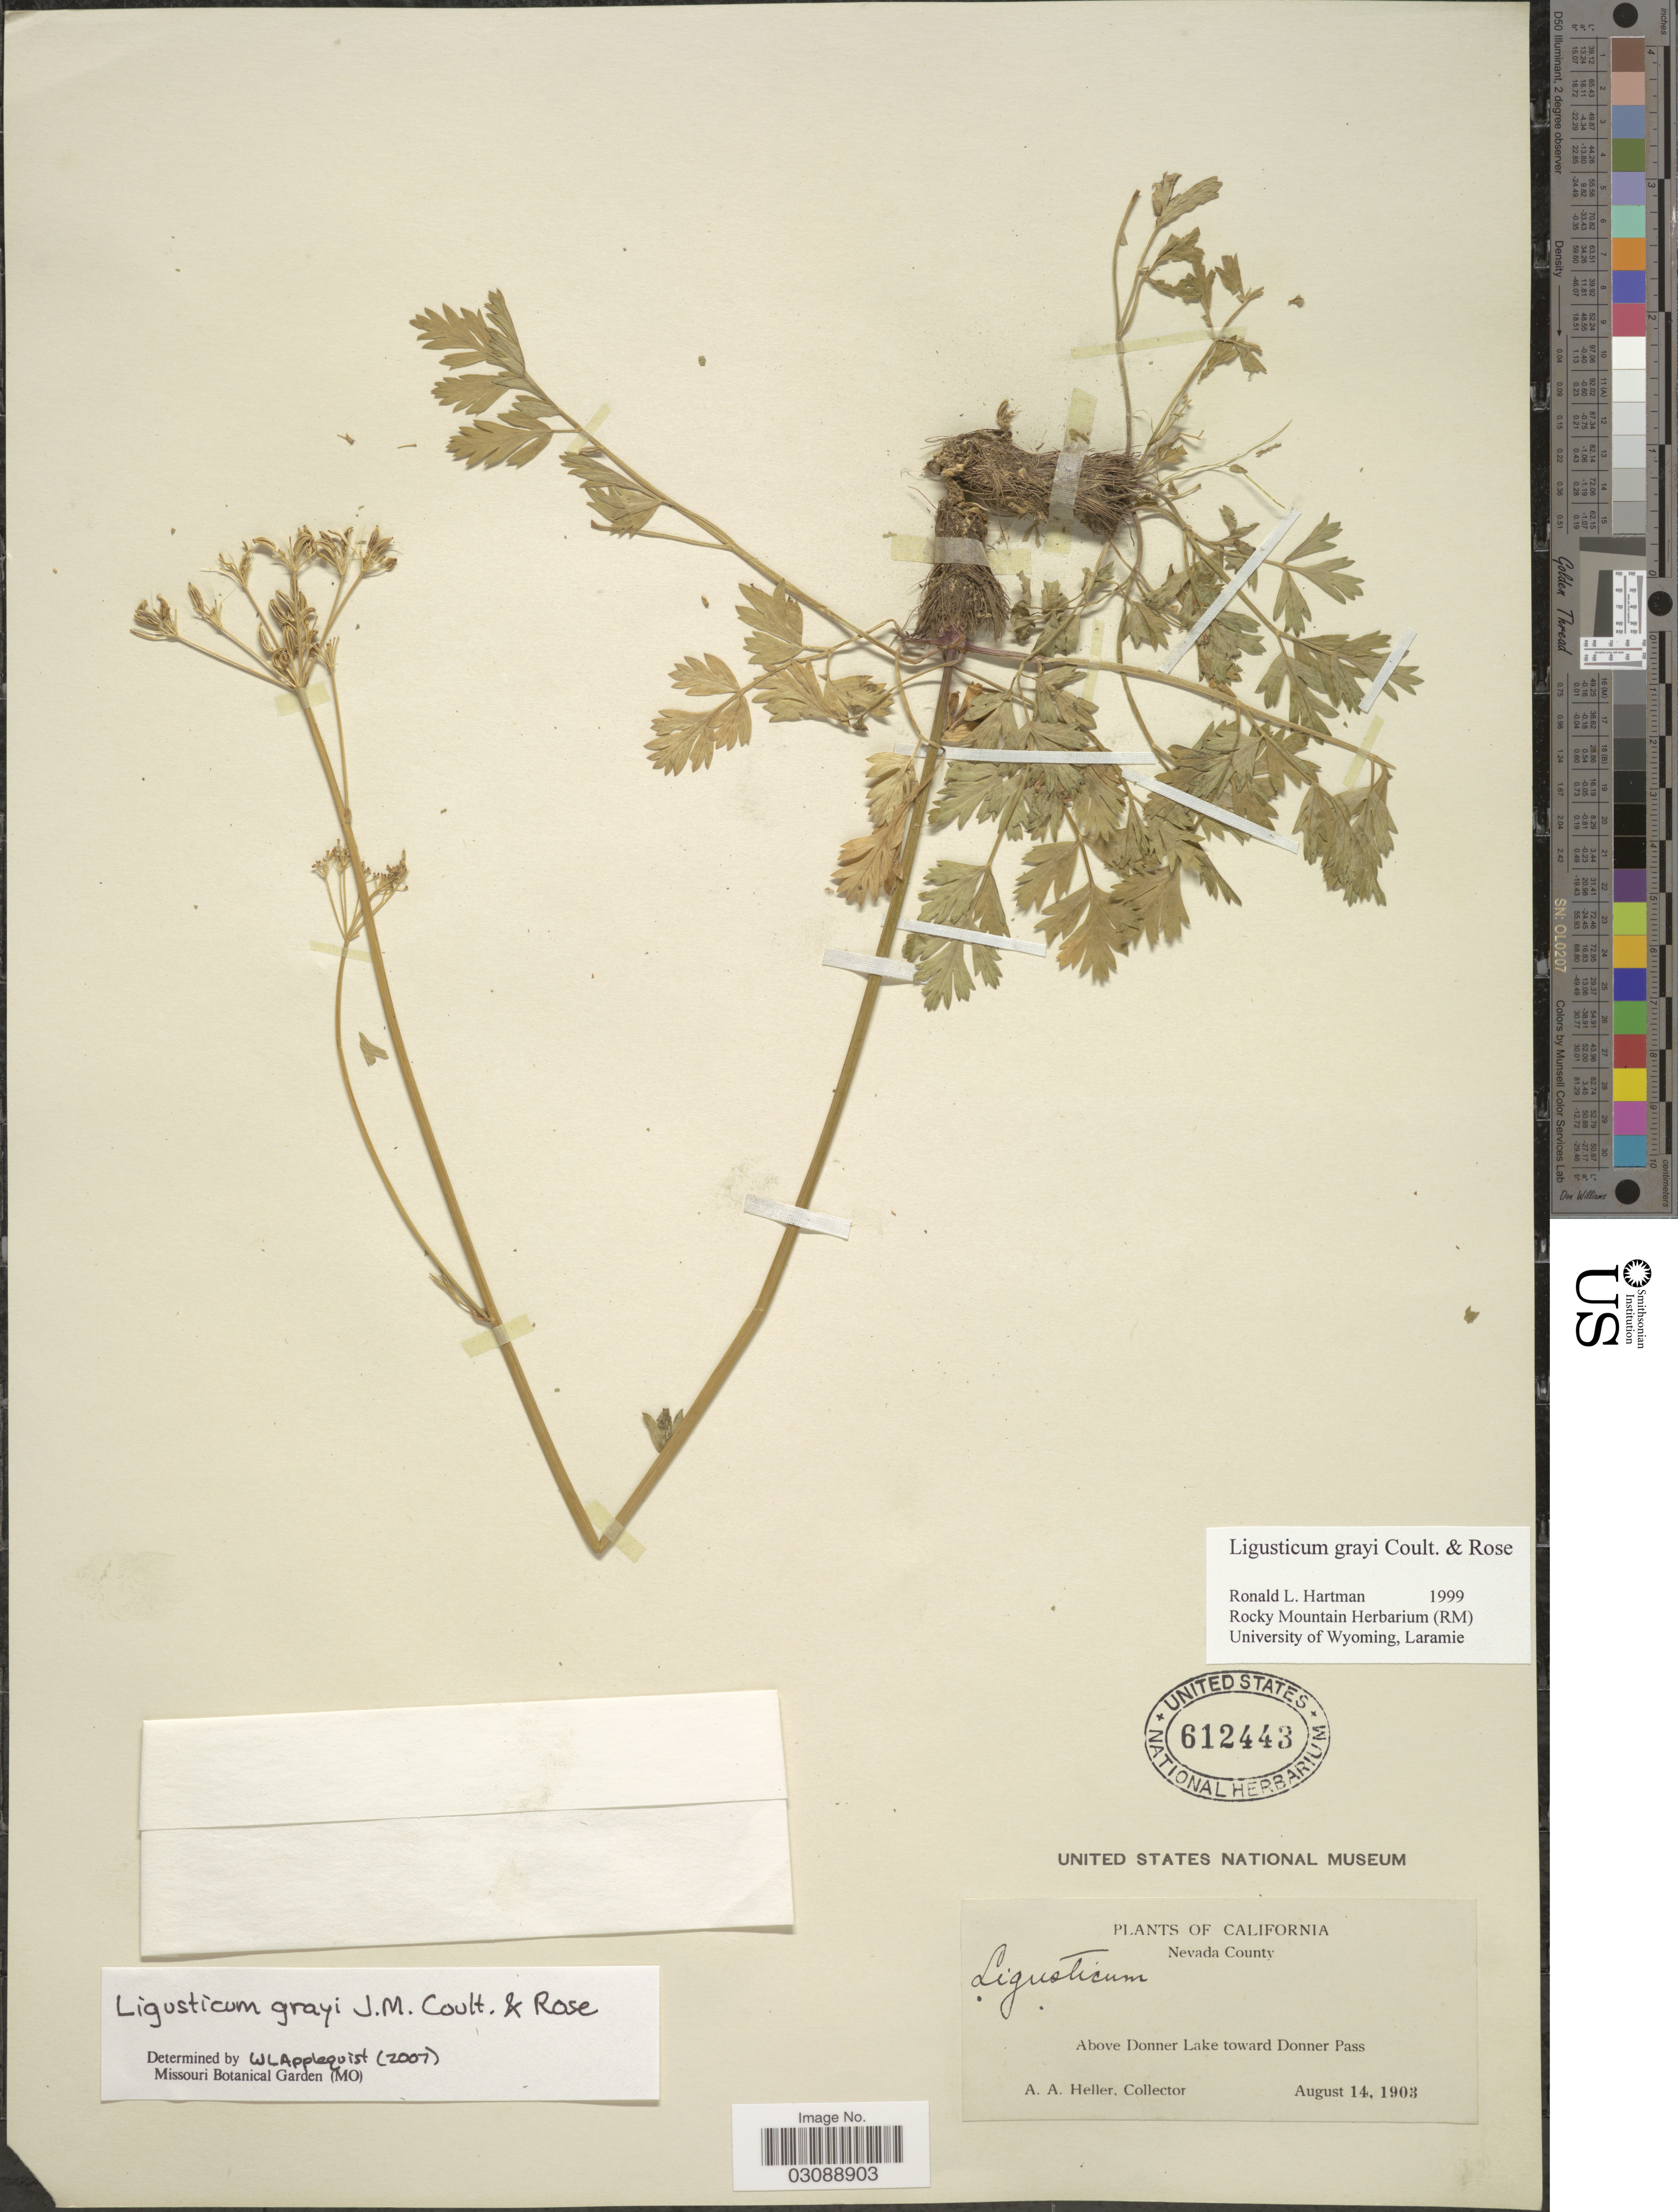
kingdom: Plantae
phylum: Tracheophyta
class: Magnoliopsida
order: Apiales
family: Apiaceae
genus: Ligusticum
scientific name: Ligusticum grayi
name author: J.M. Coult. & Rose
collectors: A. A. Heller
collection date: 1903-08-14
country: United States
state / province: California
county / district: Nevada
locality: Nevada County. Above Donner Lake toward Donner Pass.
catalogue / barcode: US 612443